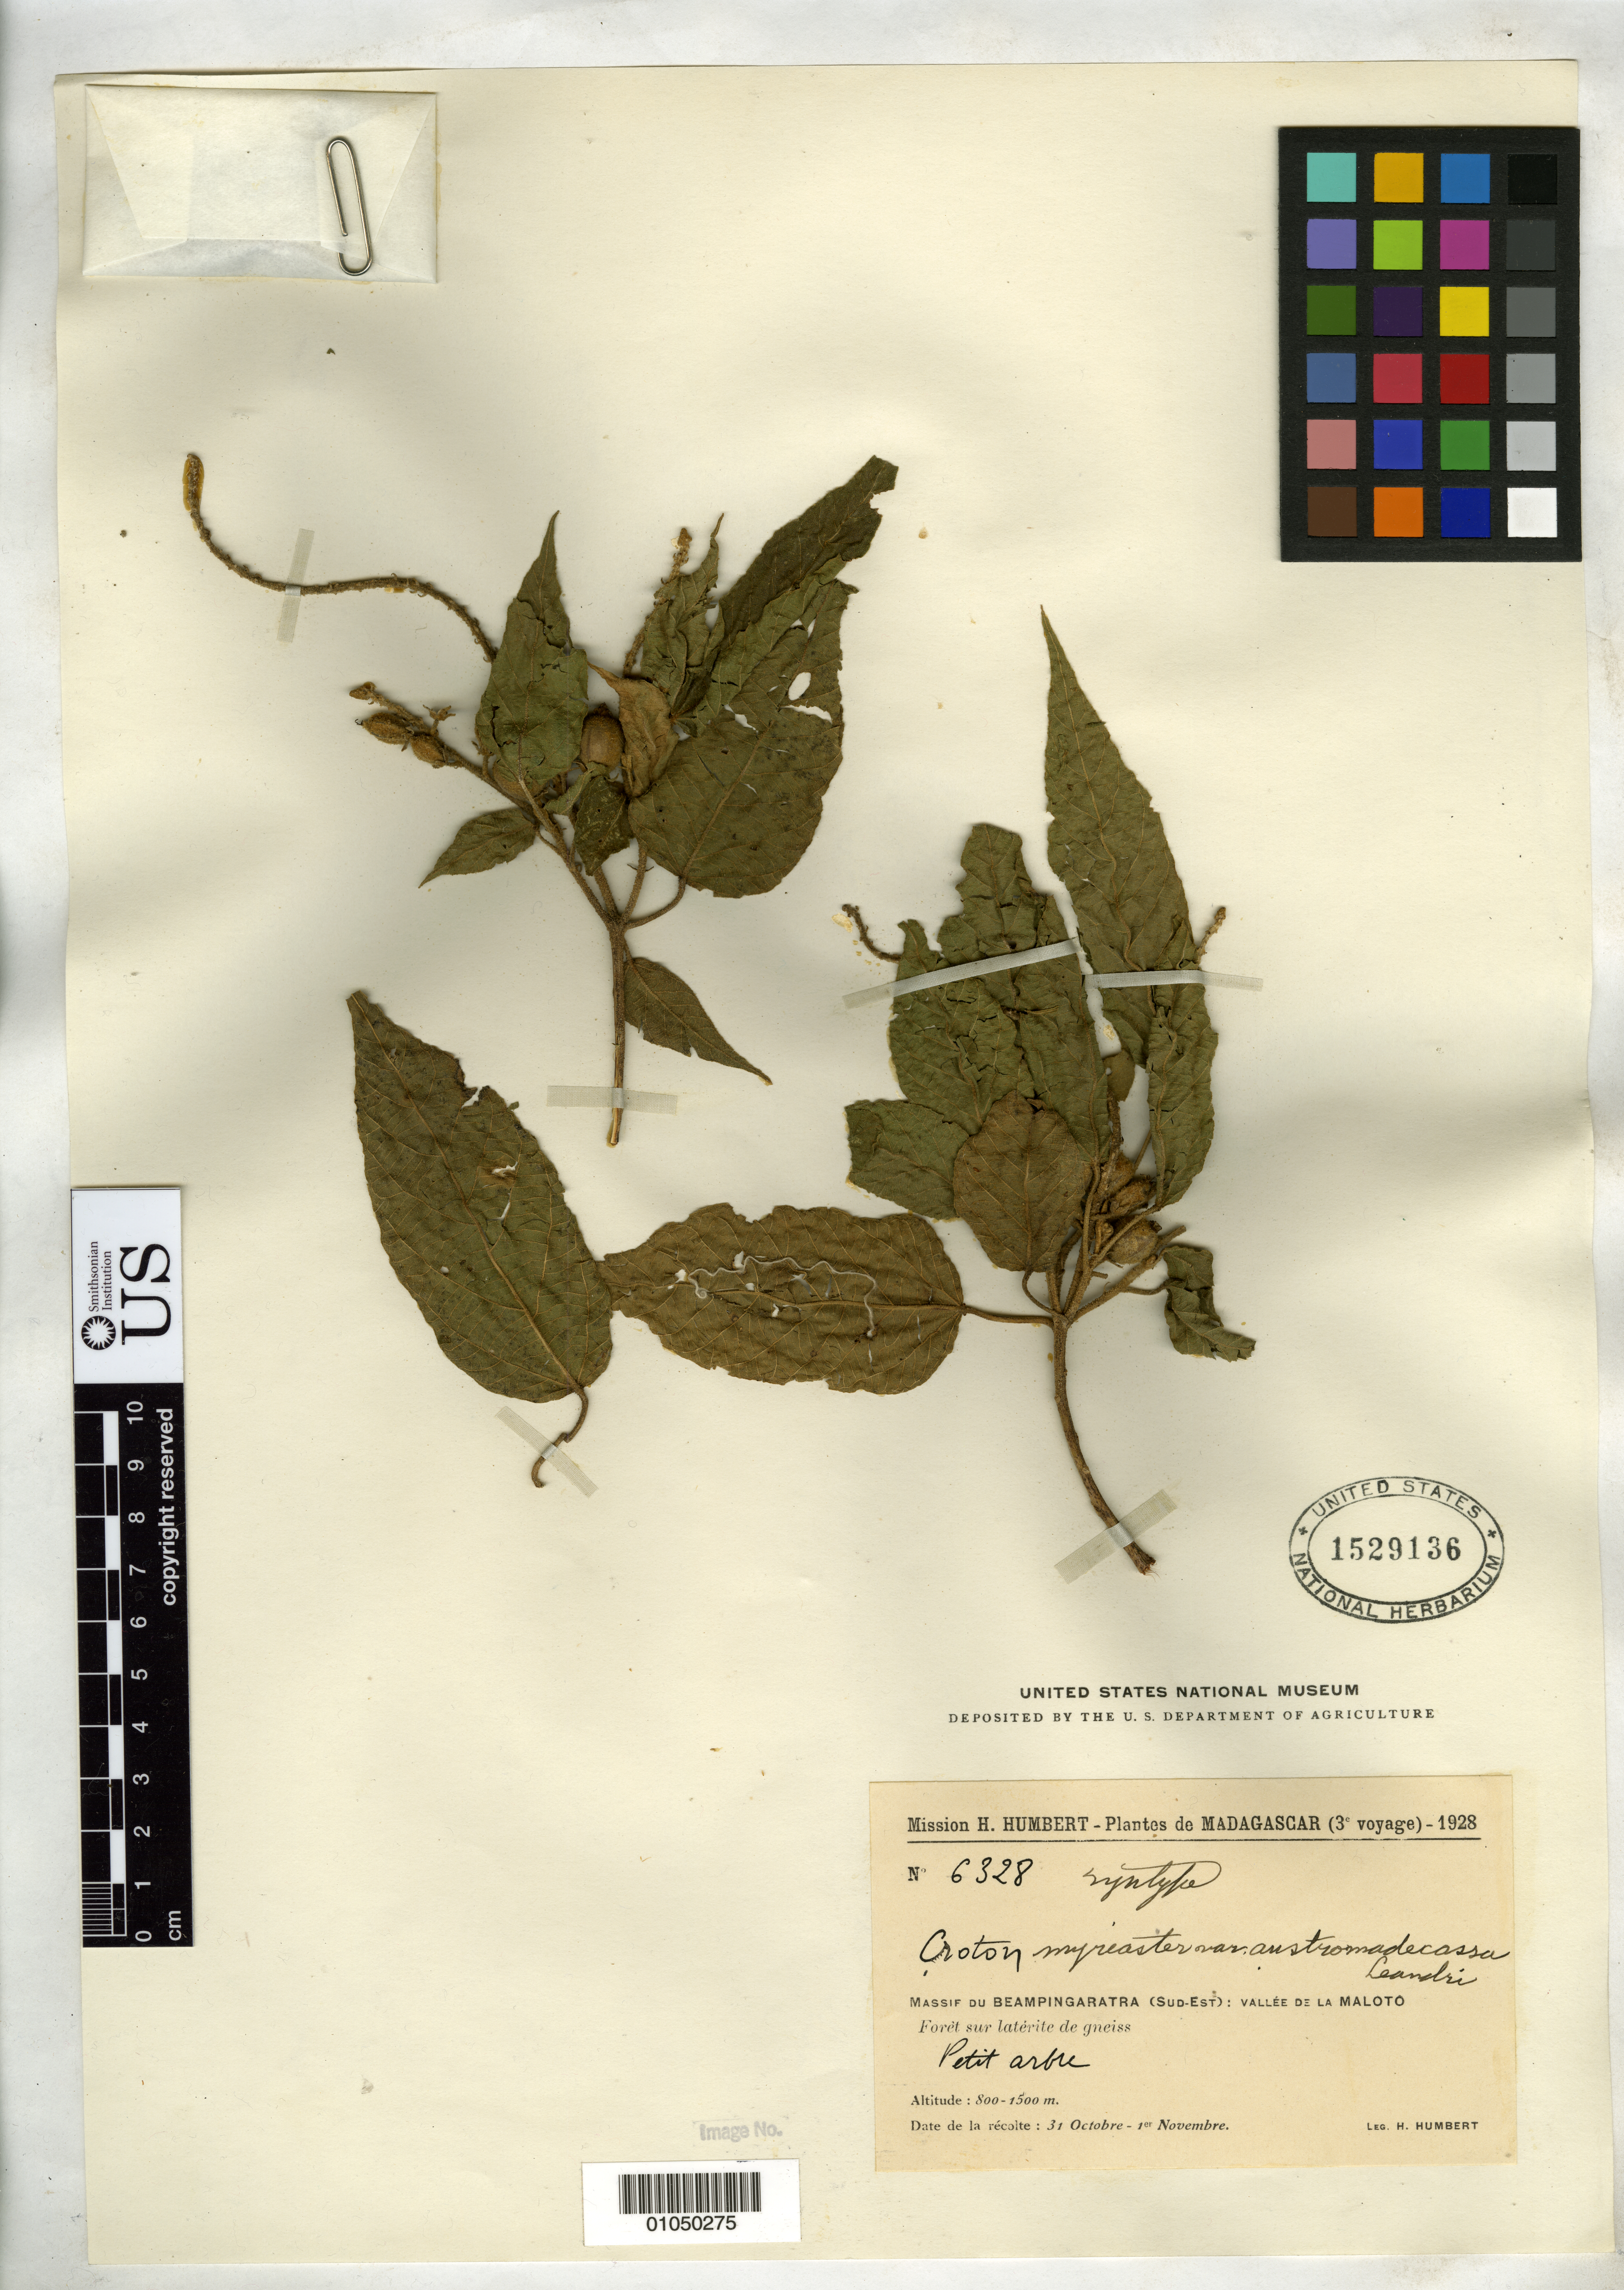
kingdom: Plantae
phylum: Tracheophyta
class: Magnoliopsida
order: Malpighiales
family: Euphorbiaceae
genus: Croton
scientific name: Croton myriaster var. austromadecassa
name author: Leandri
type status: Syntype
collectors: H. Humbert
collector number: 6328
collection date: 1928-10-31/1928-11-01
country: Madagascar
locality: Massif du Beampingaratra (Sud-Est): vallée de la Maloto.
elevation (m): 800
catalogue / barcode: US 1529136